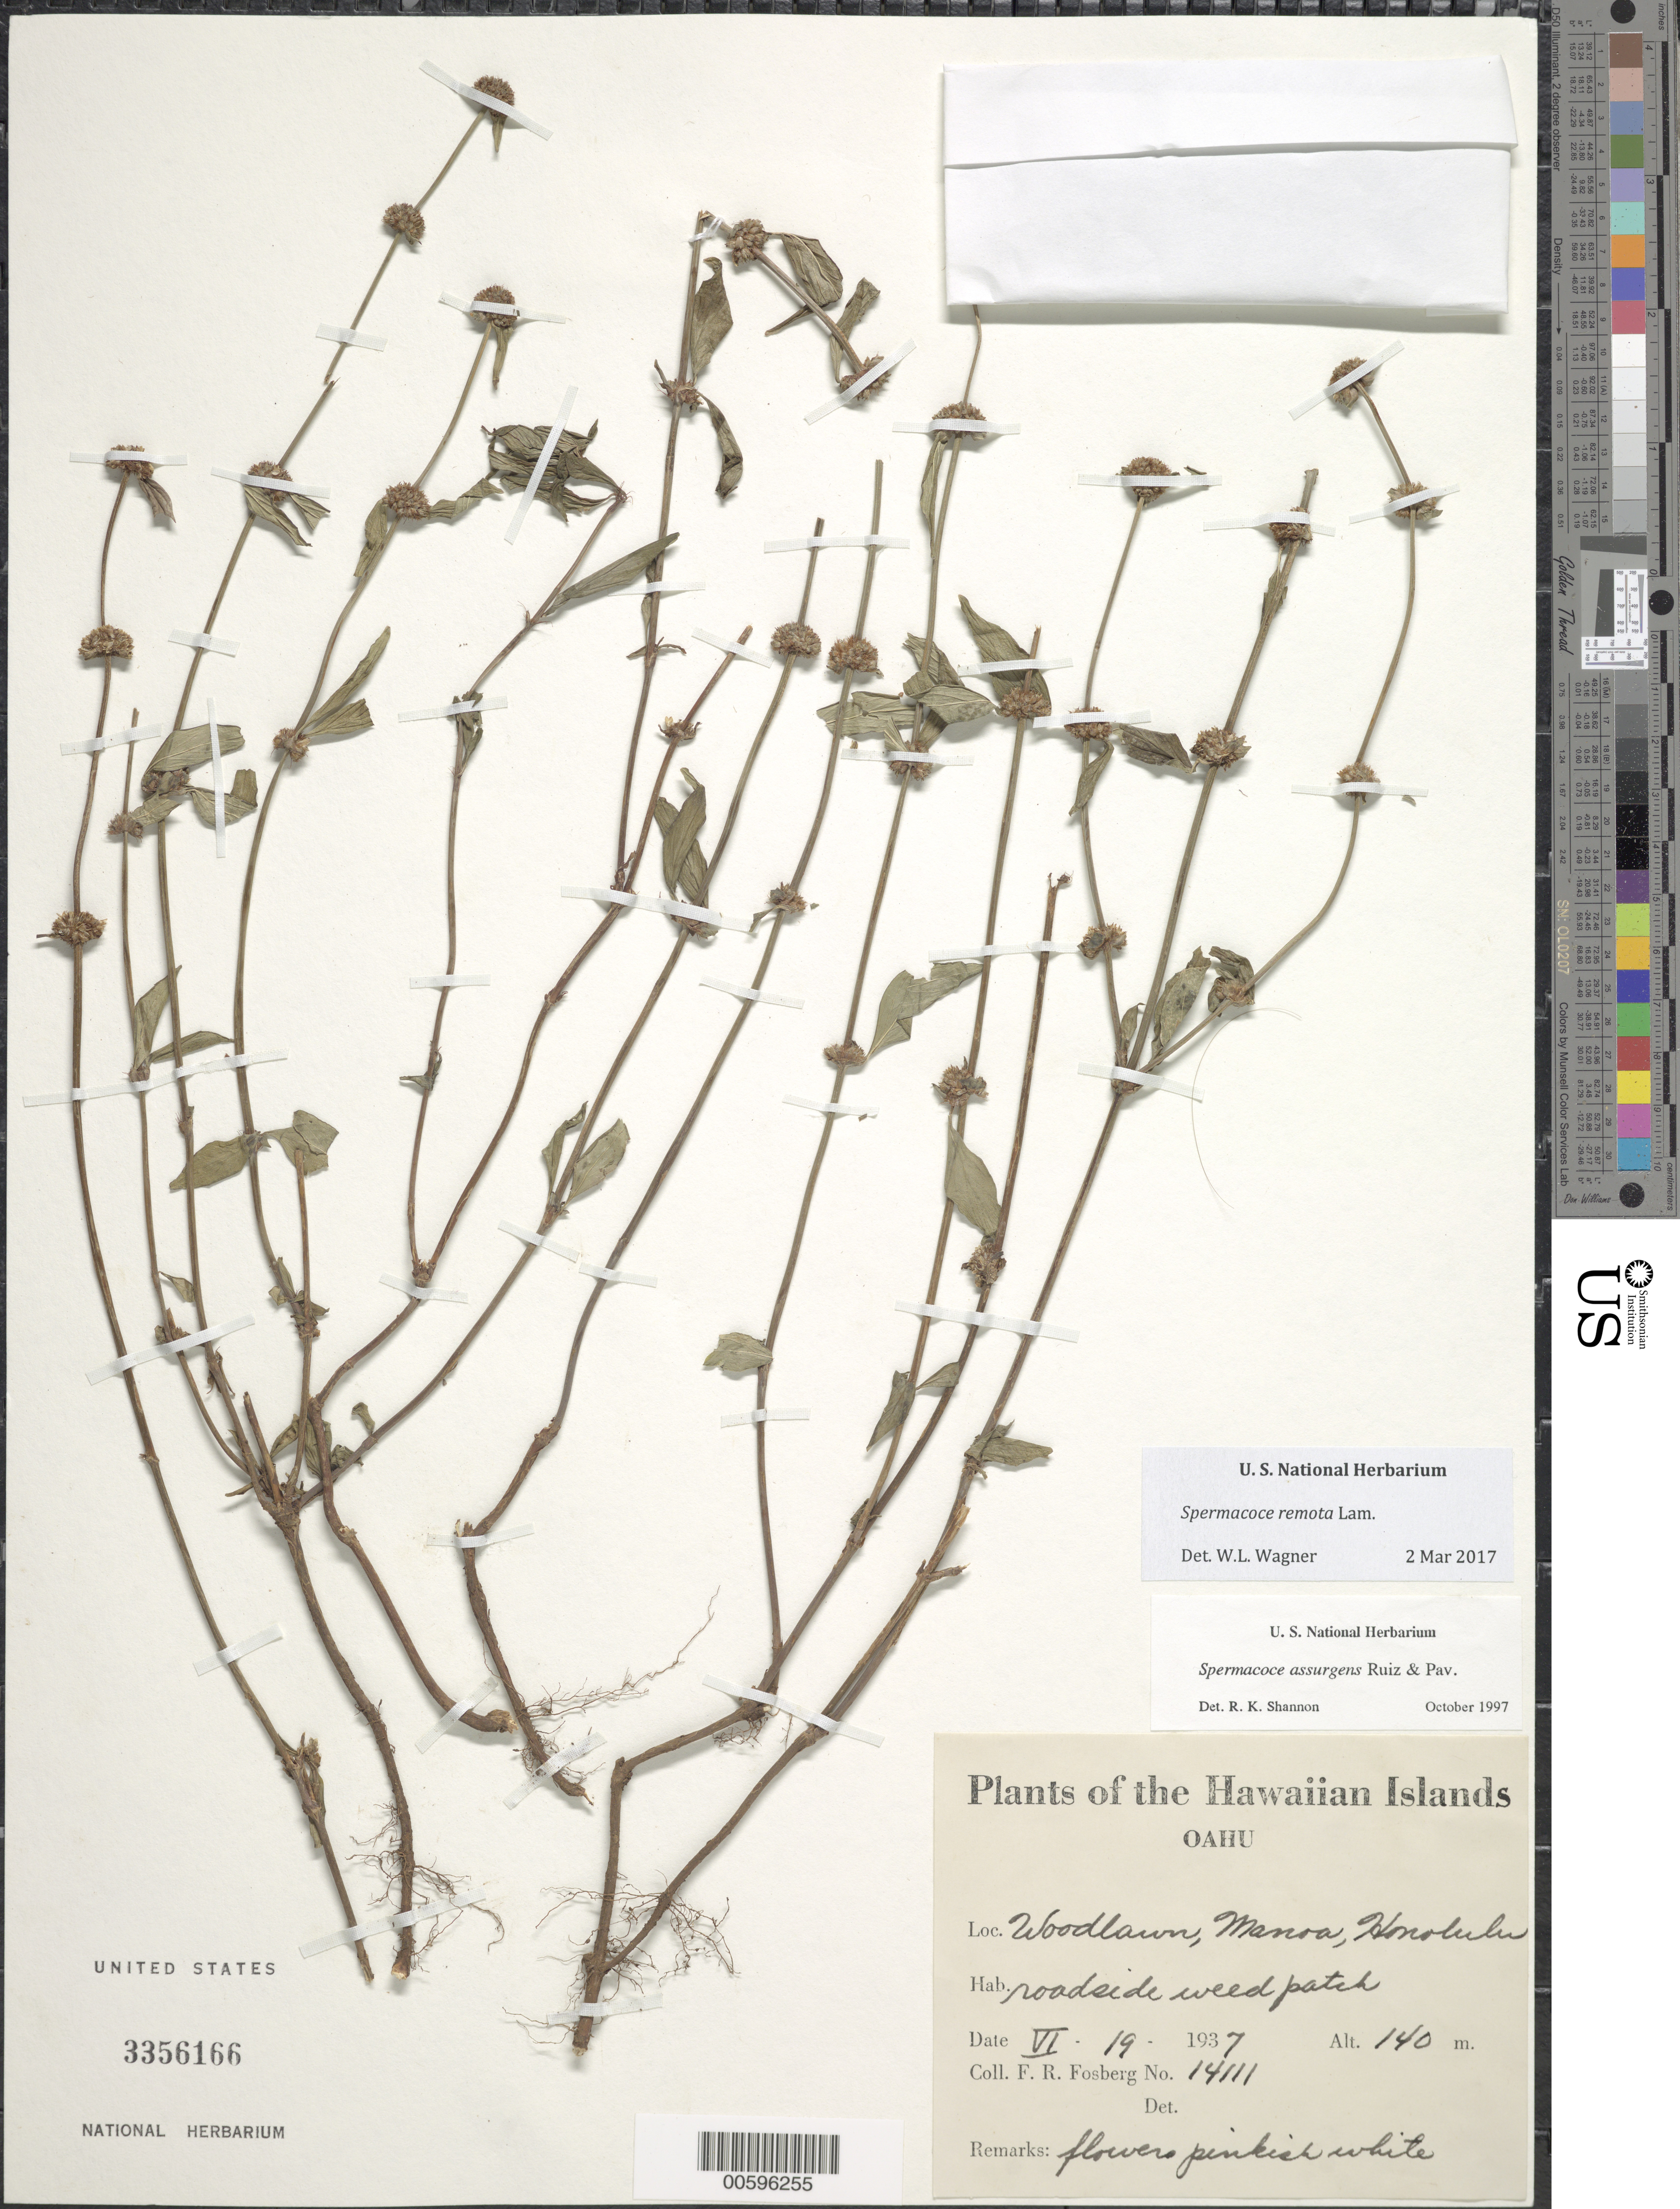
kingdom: Plantae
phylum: Tracheophyta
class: Magnoliopsida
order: Gentianales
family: Rubiaceae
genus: Spermacoce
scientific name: Spermacoce remota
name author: Lam.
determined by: Wagner, W. L., (BOT), Smithsonian Institution - National Museum of Natural History (UNITED STATES)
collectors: F. R. Fosberg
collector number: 14111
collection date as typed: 19 Jun 1937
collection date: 1937-06-19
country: United States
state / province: Hawaii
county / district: Honolulu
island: Oahu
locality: Woodlawn, Manoa, Honolulu.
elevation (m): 140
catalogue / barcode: US 3356166